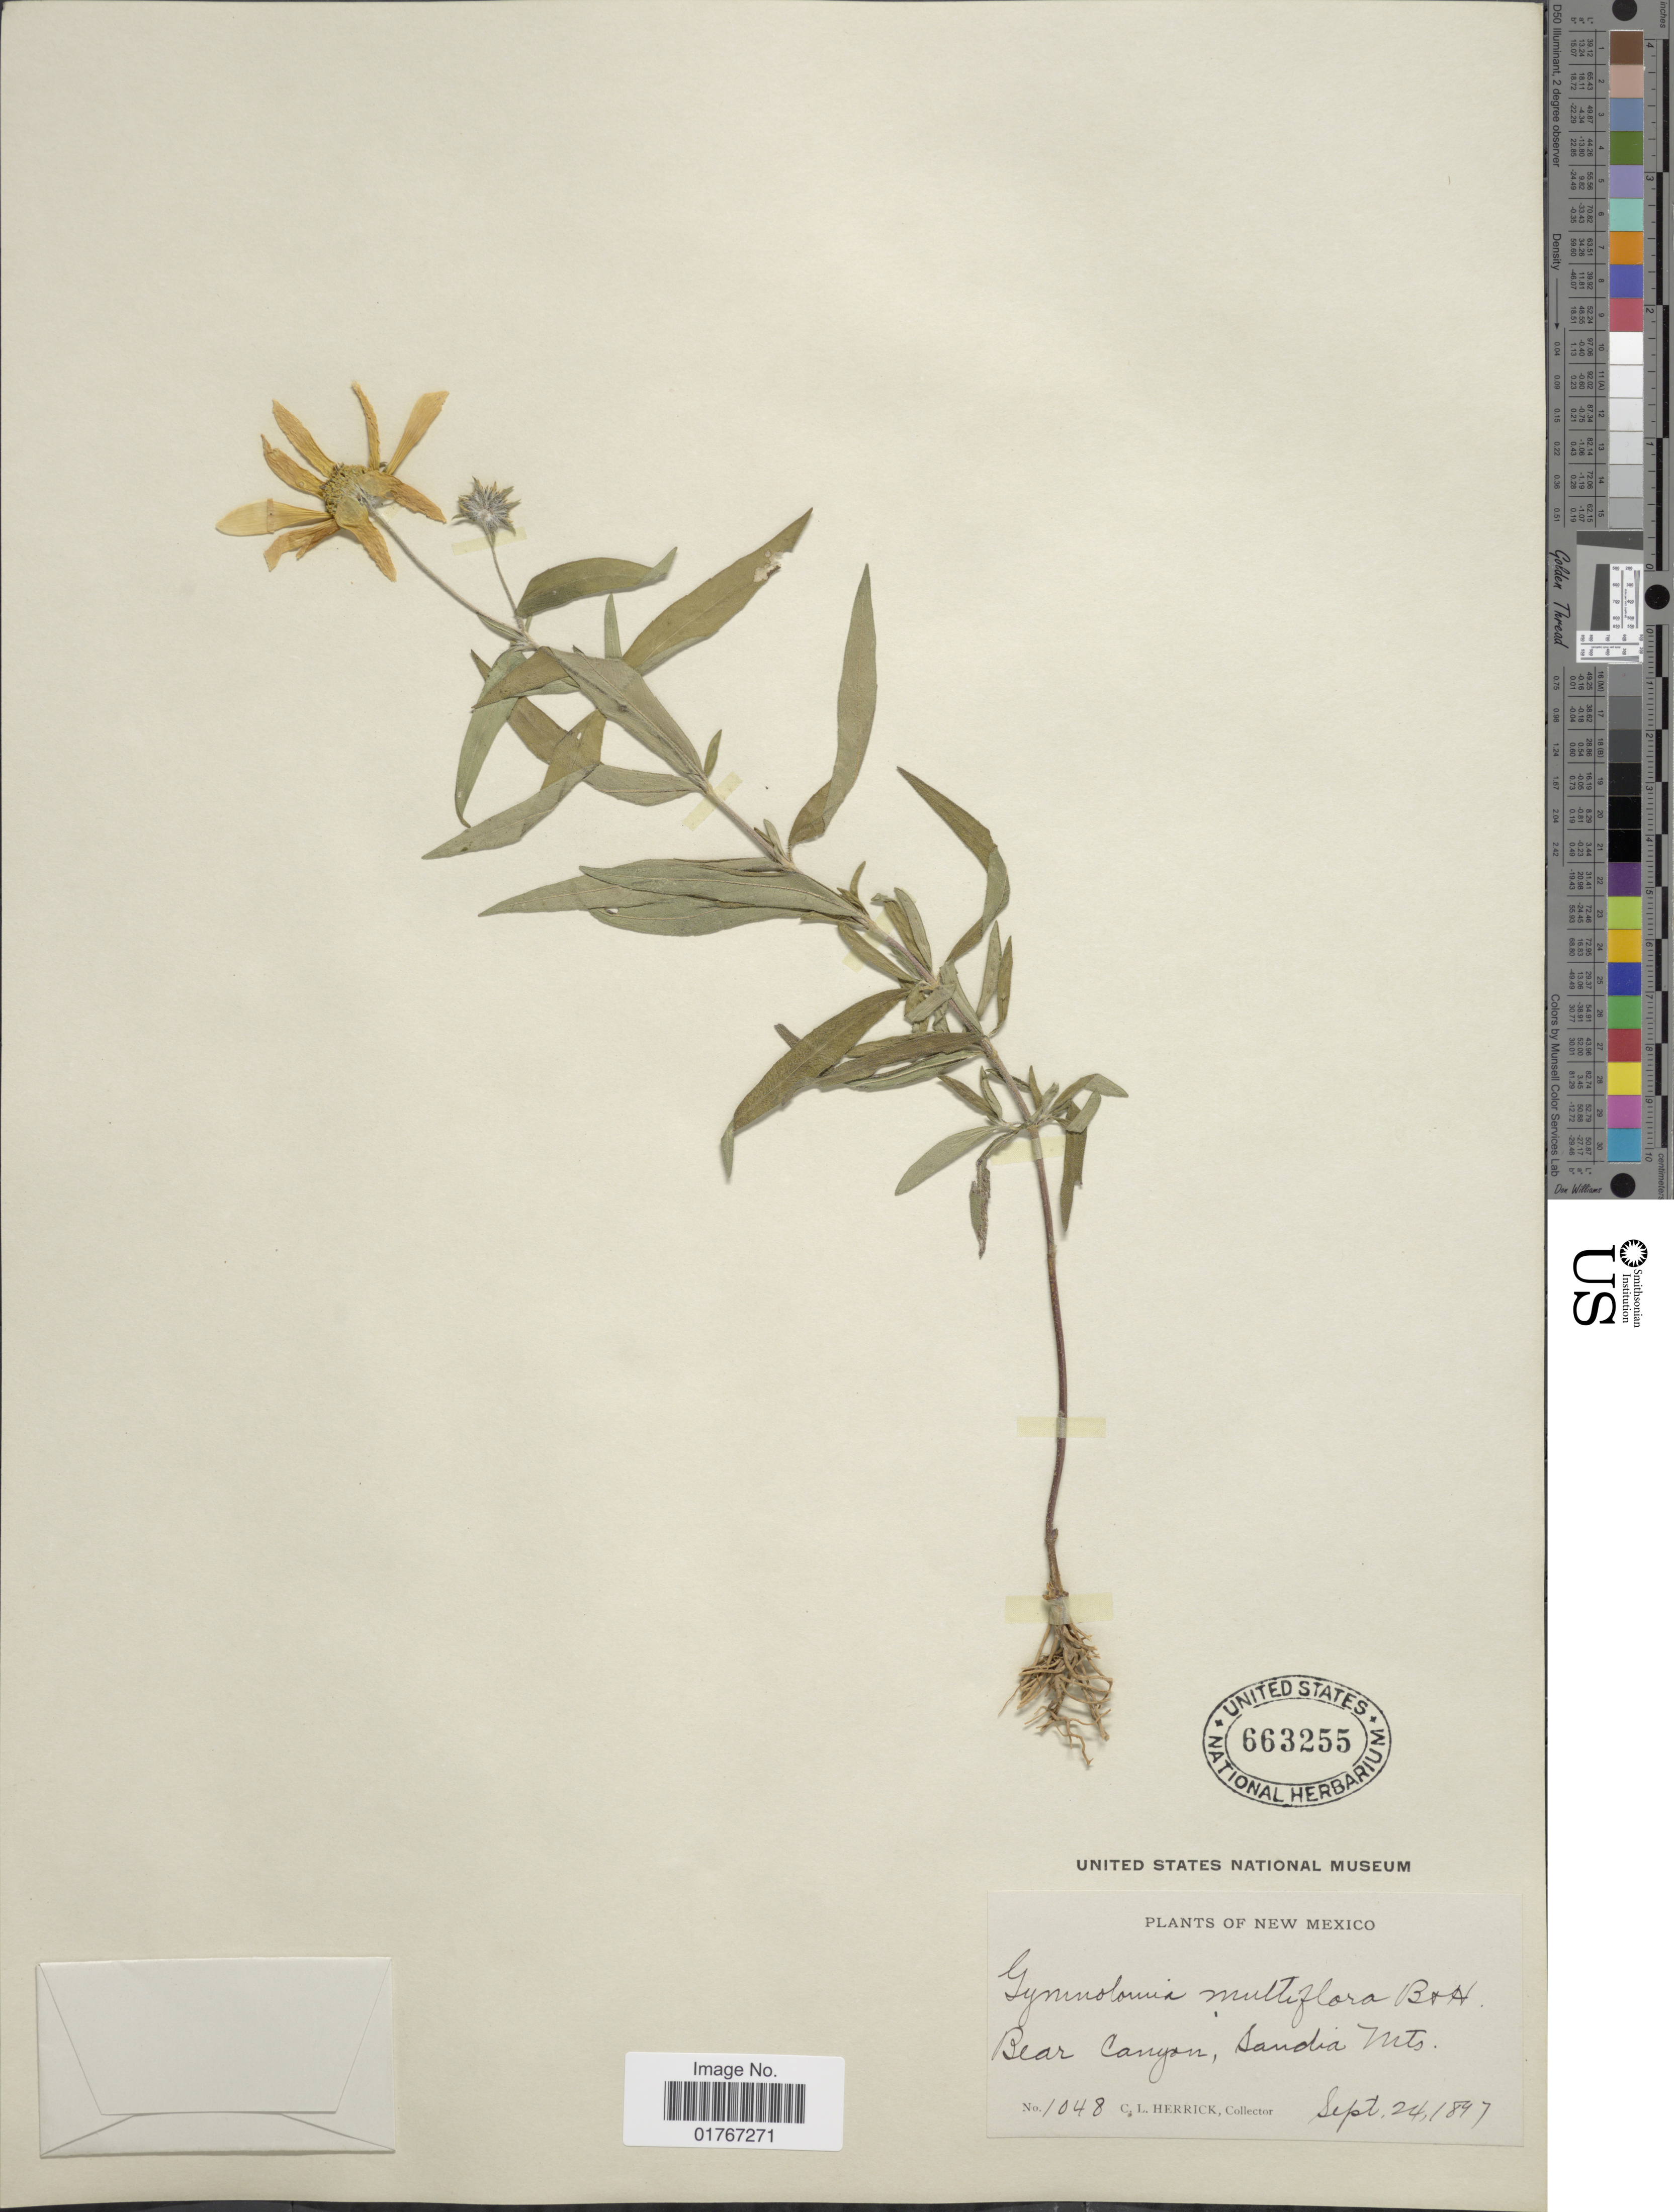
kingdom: Plantae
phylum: Tracheophyta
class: Magnoliopsida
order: Asterales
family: Asteraceae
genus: Heliomeris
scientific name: Heliomeris multiflora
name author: Nutt.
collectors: C. Herrick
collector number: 1048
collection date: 1897-09-24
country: United States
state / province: New Mexico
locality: Bear Canyon, Sandia Mts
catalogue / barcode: US 663255